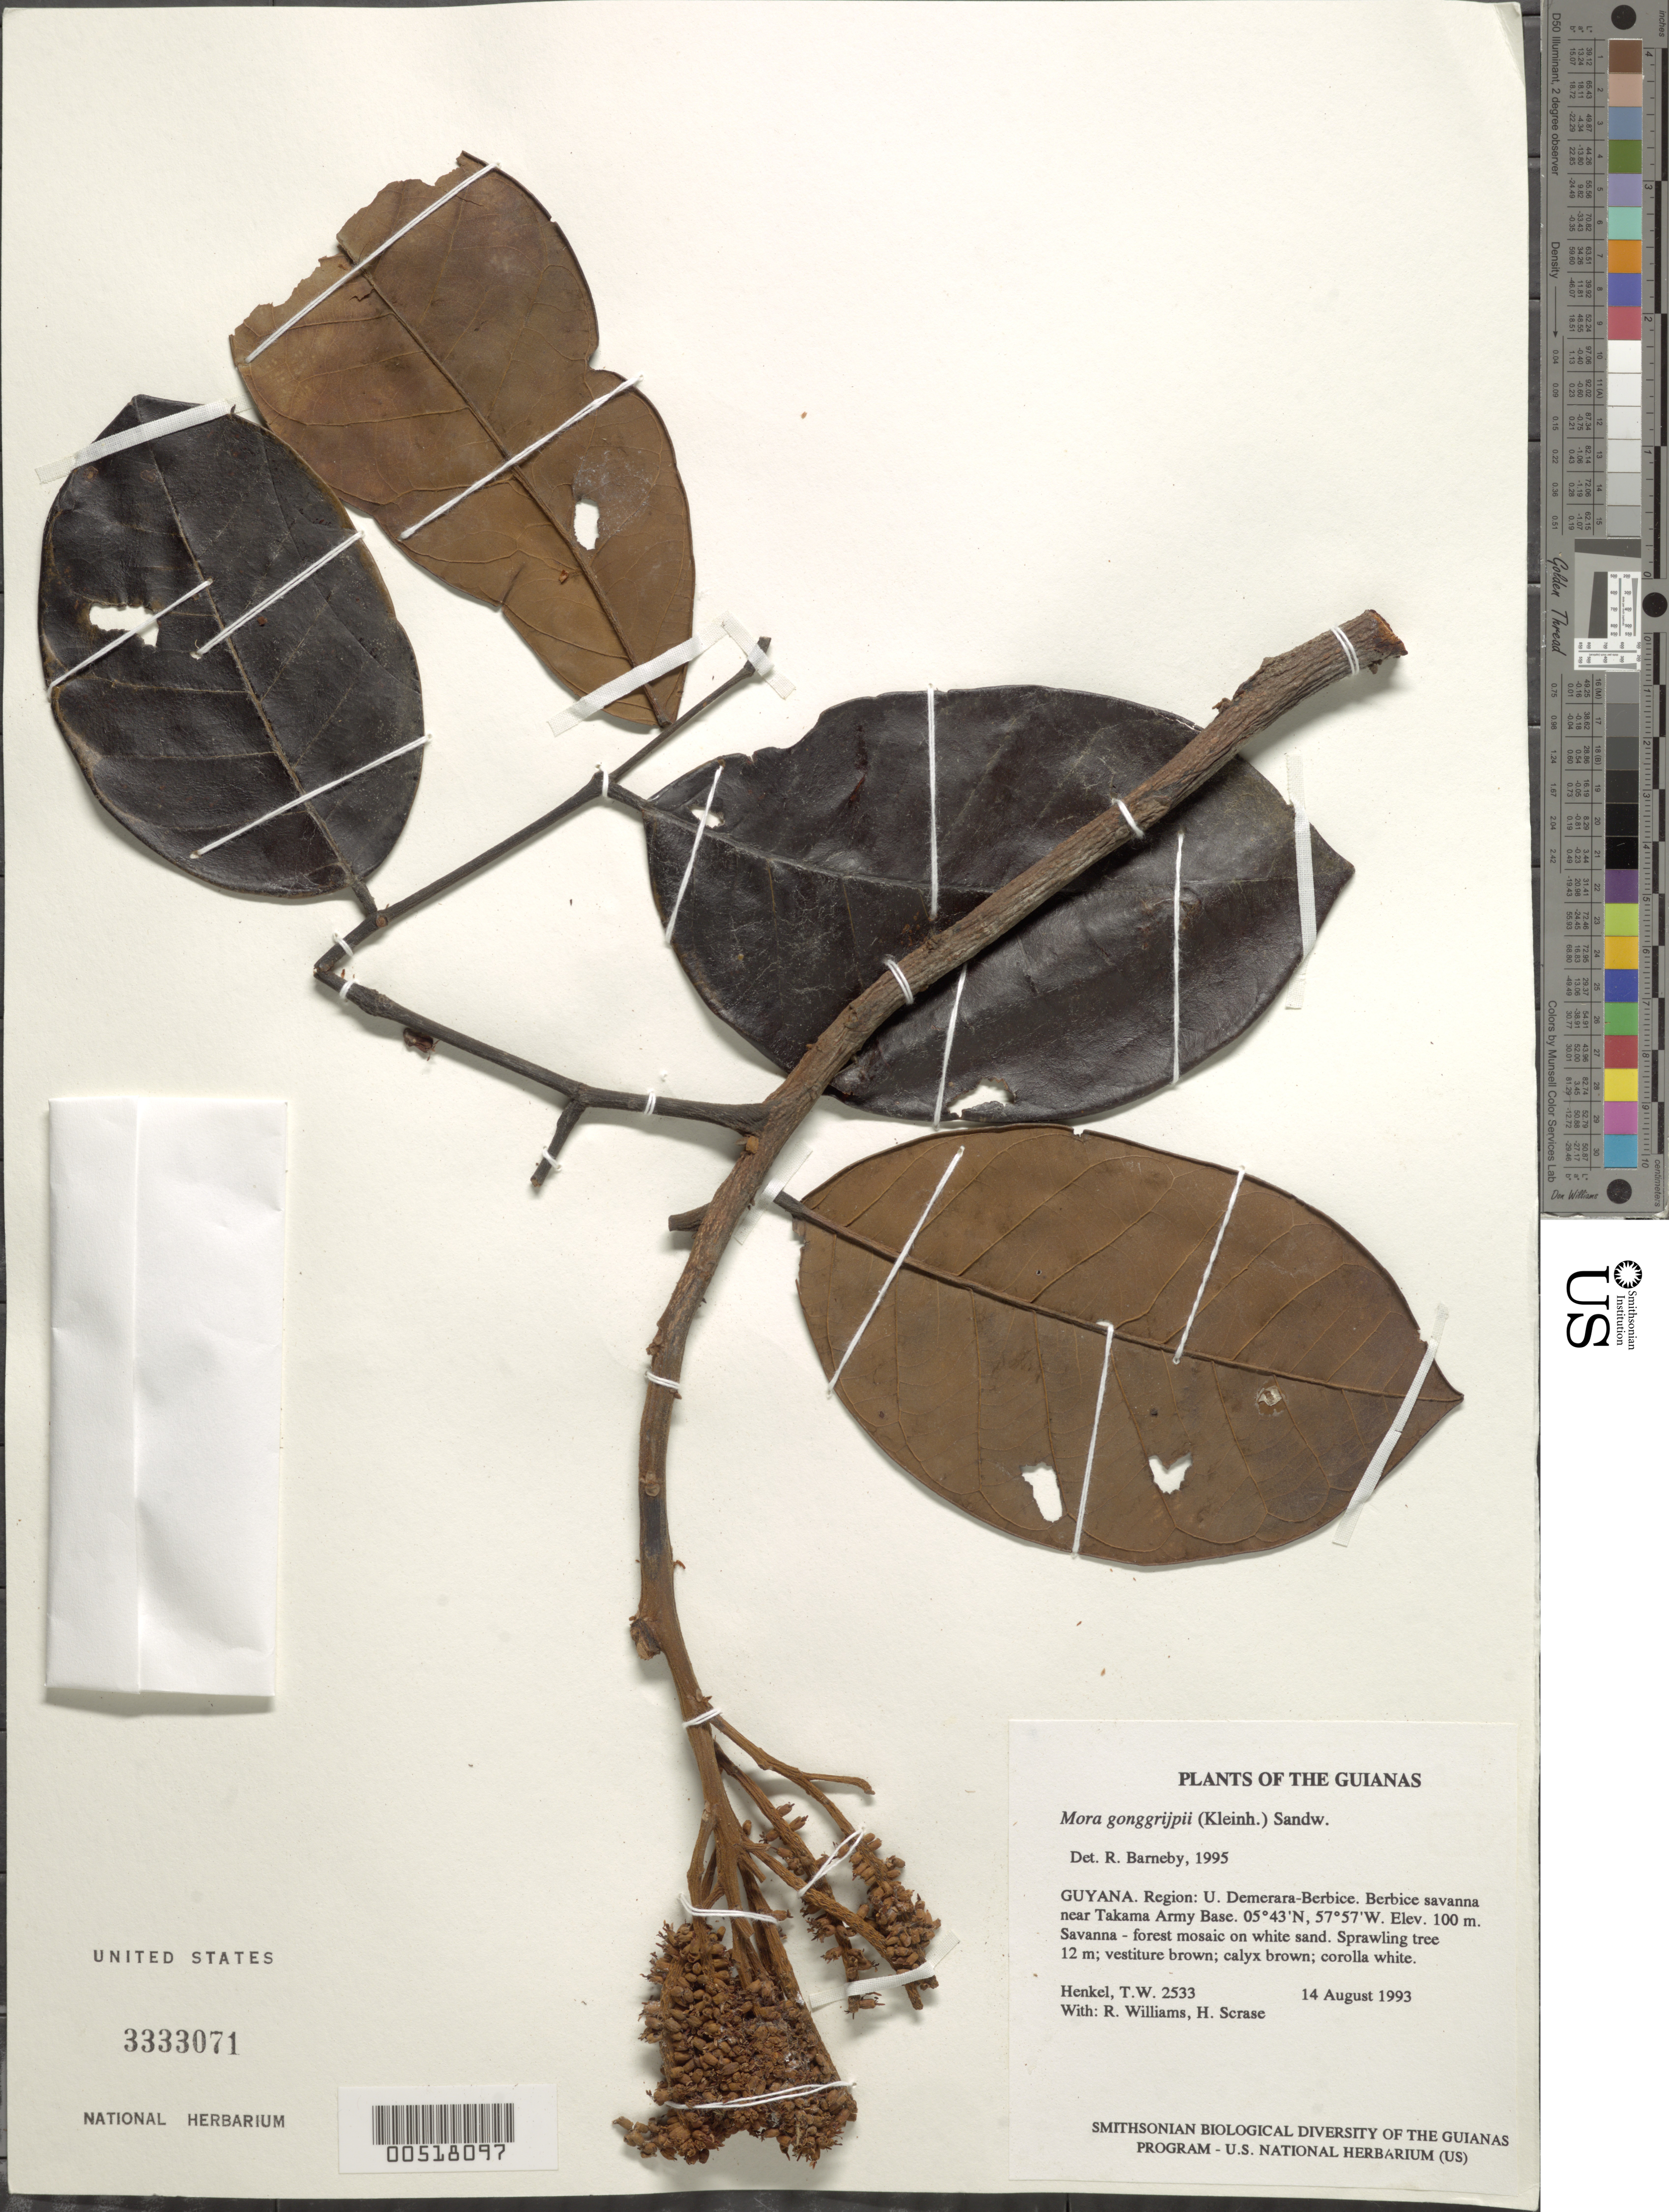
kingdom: Plantae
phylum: Tracheophyta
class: Magnoliopsida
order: Fabales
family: Fabaceae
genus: Dimorphandra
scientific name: Dimorphandra conjugata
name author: (Splitg.) Sandwith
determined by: Silva, G. S.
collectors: T. Henkel, R. Williams & H. Scrase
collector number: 2533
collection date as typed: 14 August 1993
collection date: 1993-08-14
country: Guyana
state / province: U. Demerara-Berbice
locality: Berbice savanna near Takama Army Base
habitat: Savanna - forest mosaic on white sand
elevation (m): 100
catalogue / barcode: US 3333071